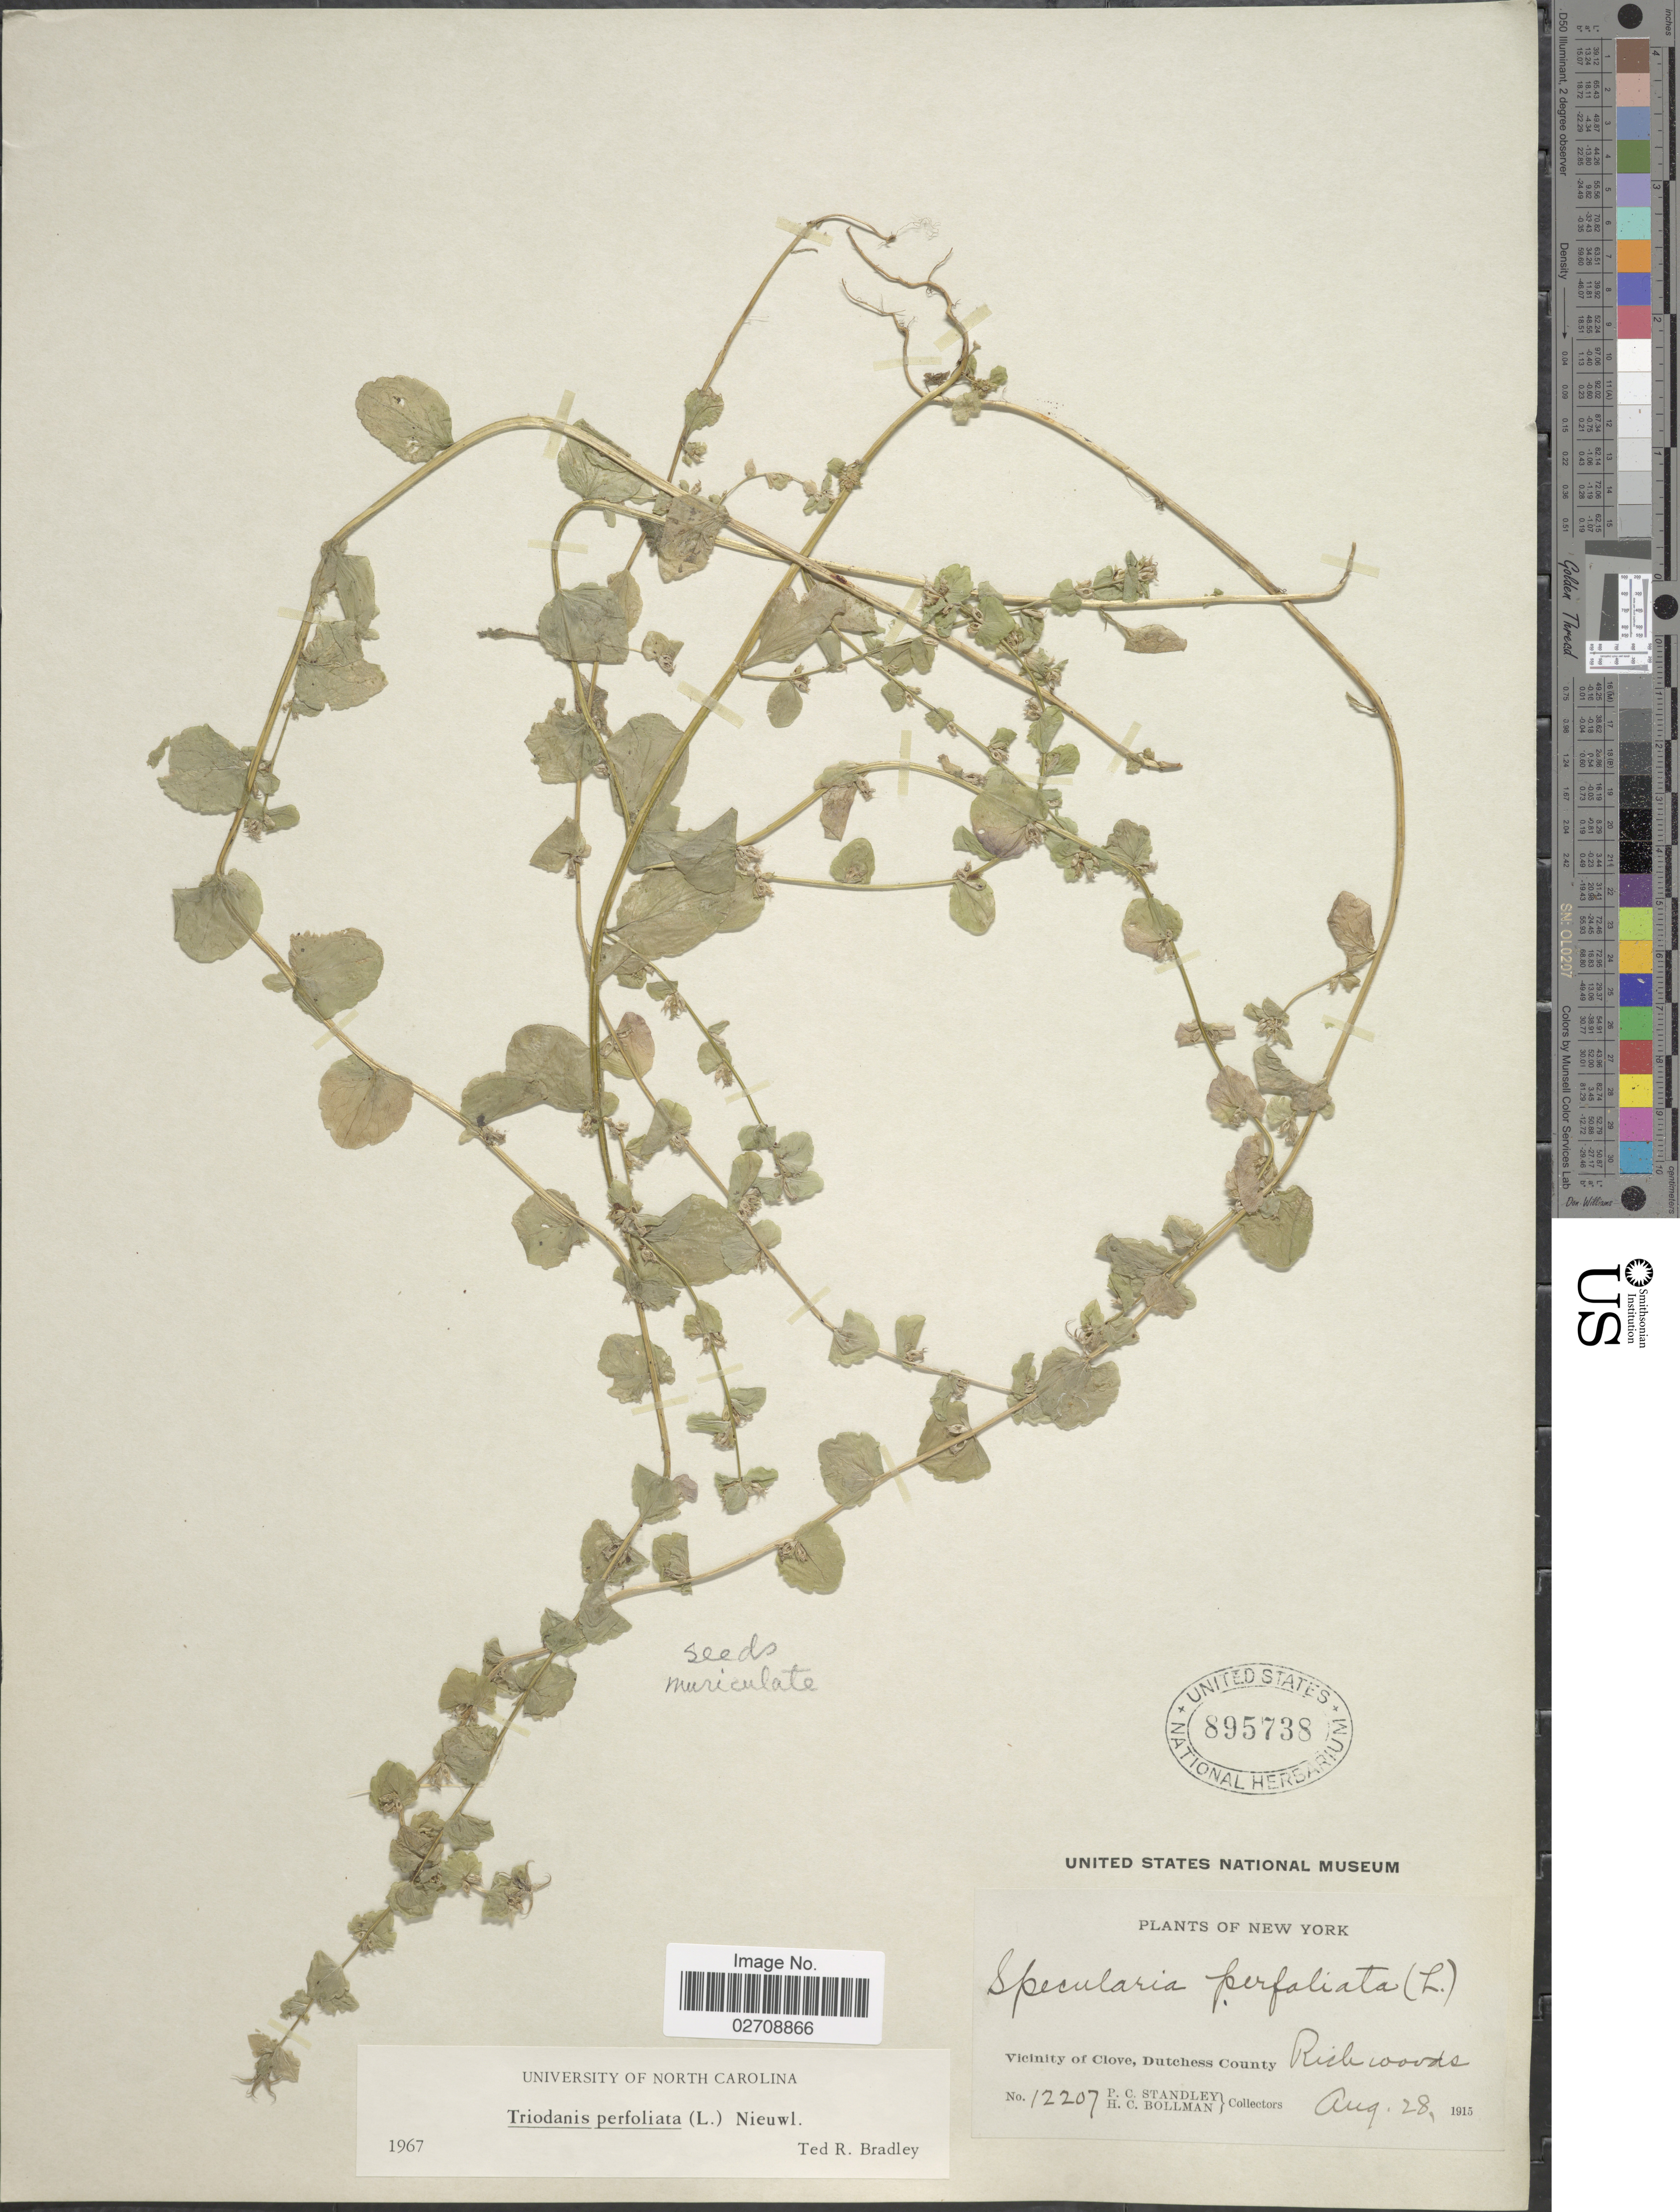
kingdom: Plantae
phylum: Tracheophyta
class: Magnoliopsida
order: Asterales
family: Campanulaceae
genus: Triodanis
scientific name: Triodanis perfoliata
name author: (L.) Nieuwl.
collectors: P. C. Standley & H. C. Bollman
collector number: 12207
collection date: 1915-08-28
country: United States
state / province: New York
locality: Vicinity of Clove, Dutches County, Rich woods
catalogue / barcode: US 895738